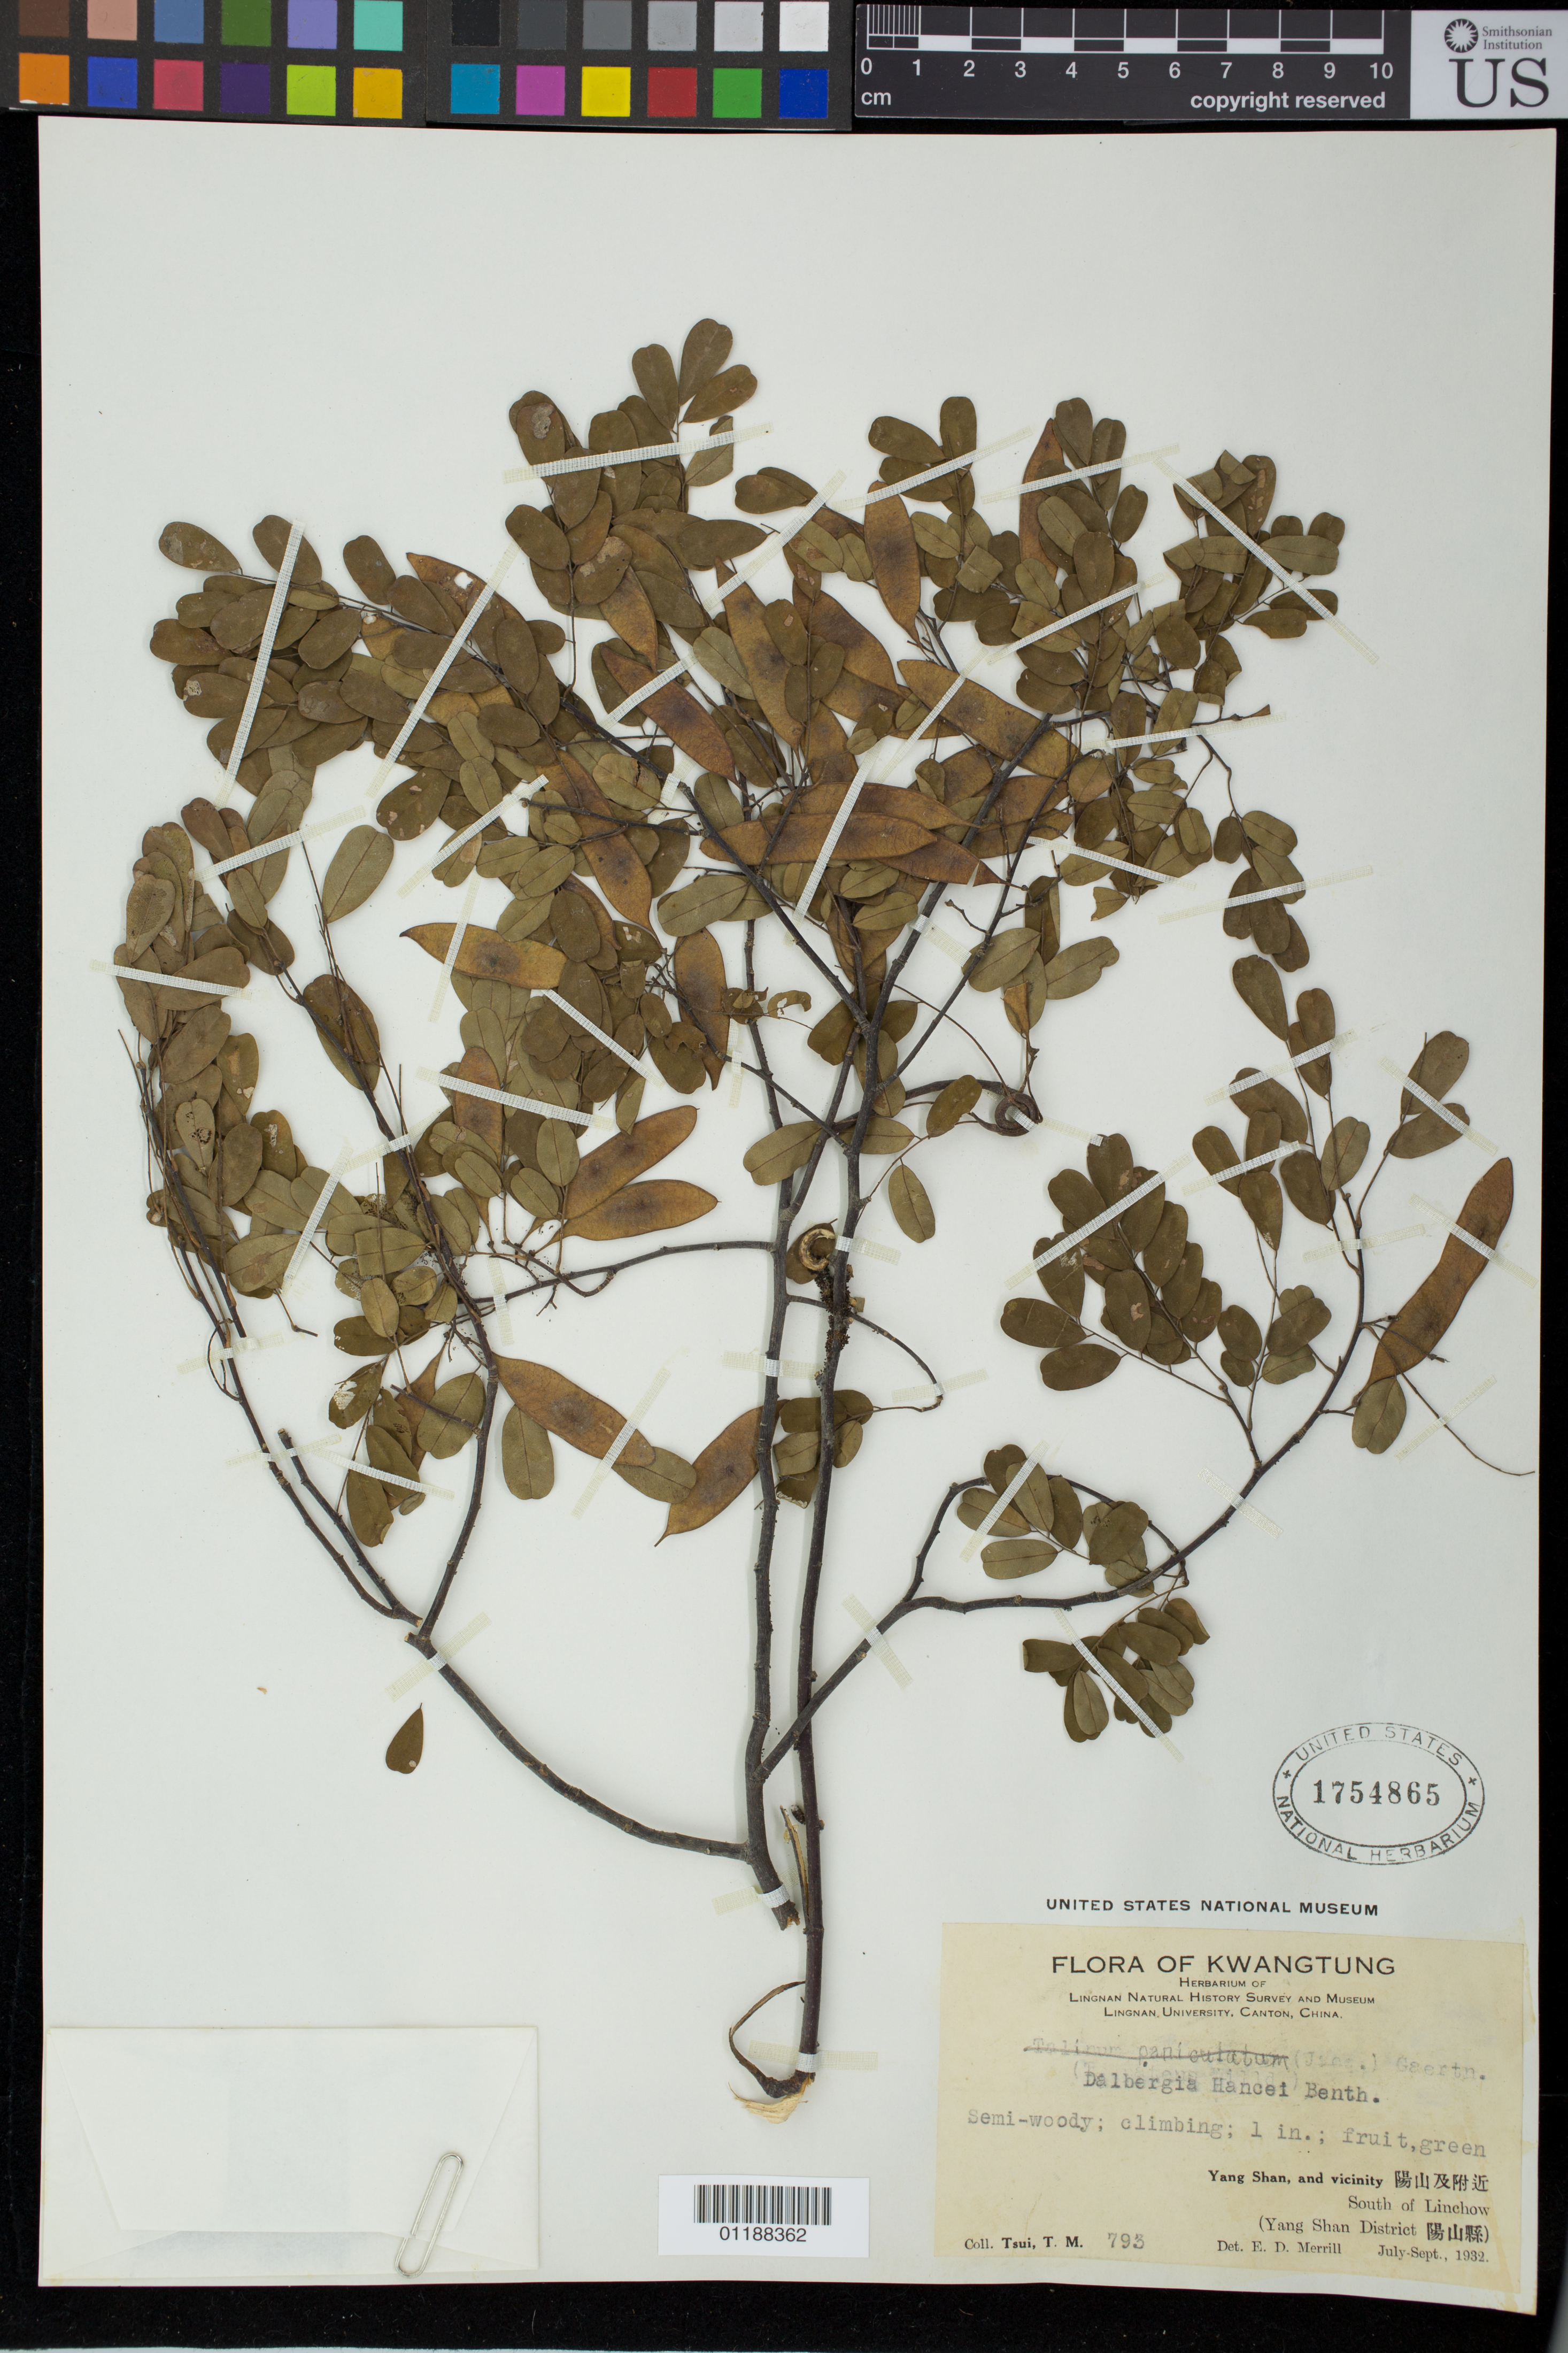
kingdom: Plantae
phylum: Tracheophyta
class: Magnoliopsida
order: Fabales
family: Fabaceae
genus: Dalbergia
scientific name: Dalbergia hancei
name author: Benth.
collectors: T. Tsui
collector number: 793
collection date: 1932-07/1932-09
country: China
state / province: Guangdong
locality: Yang Shan District. Yang Shan, and vicinity. South of Linchow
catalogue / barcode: US 1754865